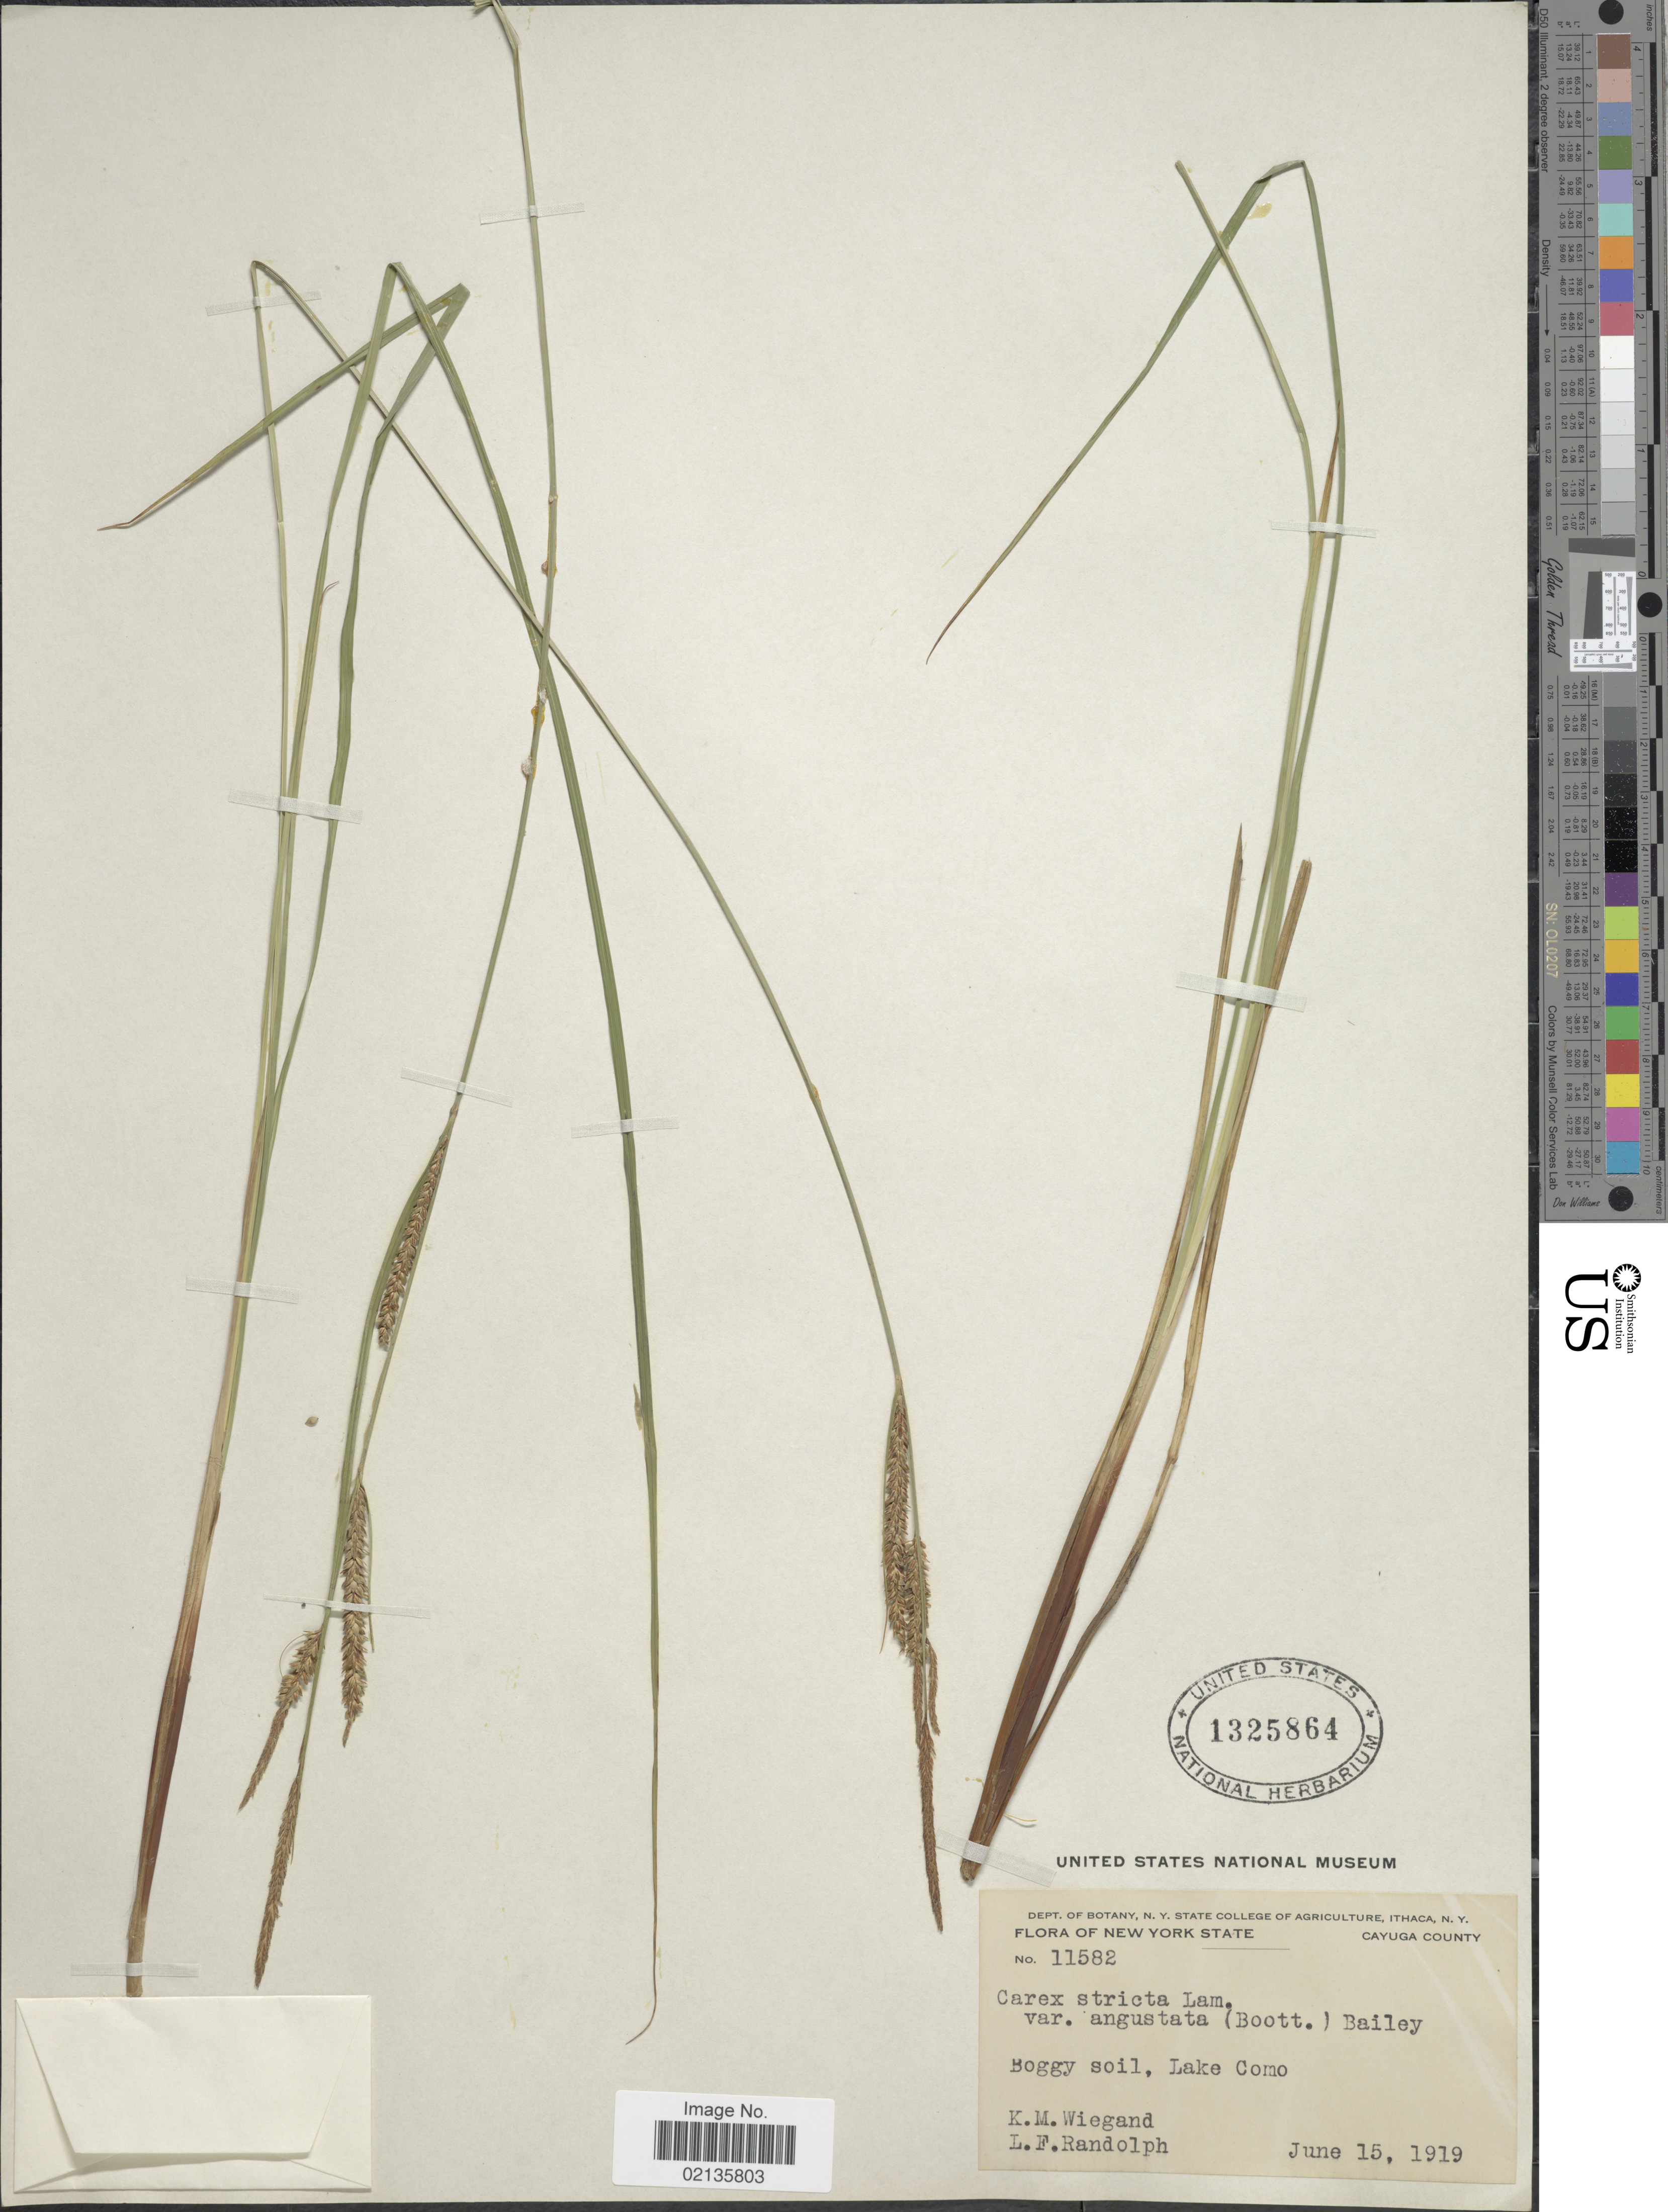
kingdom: Plantae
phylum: Tracheophyta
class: Liliopsida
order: Poales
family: Cyperaceae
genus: Carex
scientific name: Carex stricta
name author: Lam.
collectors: K. M. Wiegand & L. F. Randolph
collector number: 11582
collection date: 1919-06-15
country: United States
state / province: New York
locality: Cayuga County, Lake Como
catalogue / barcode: US 1325864